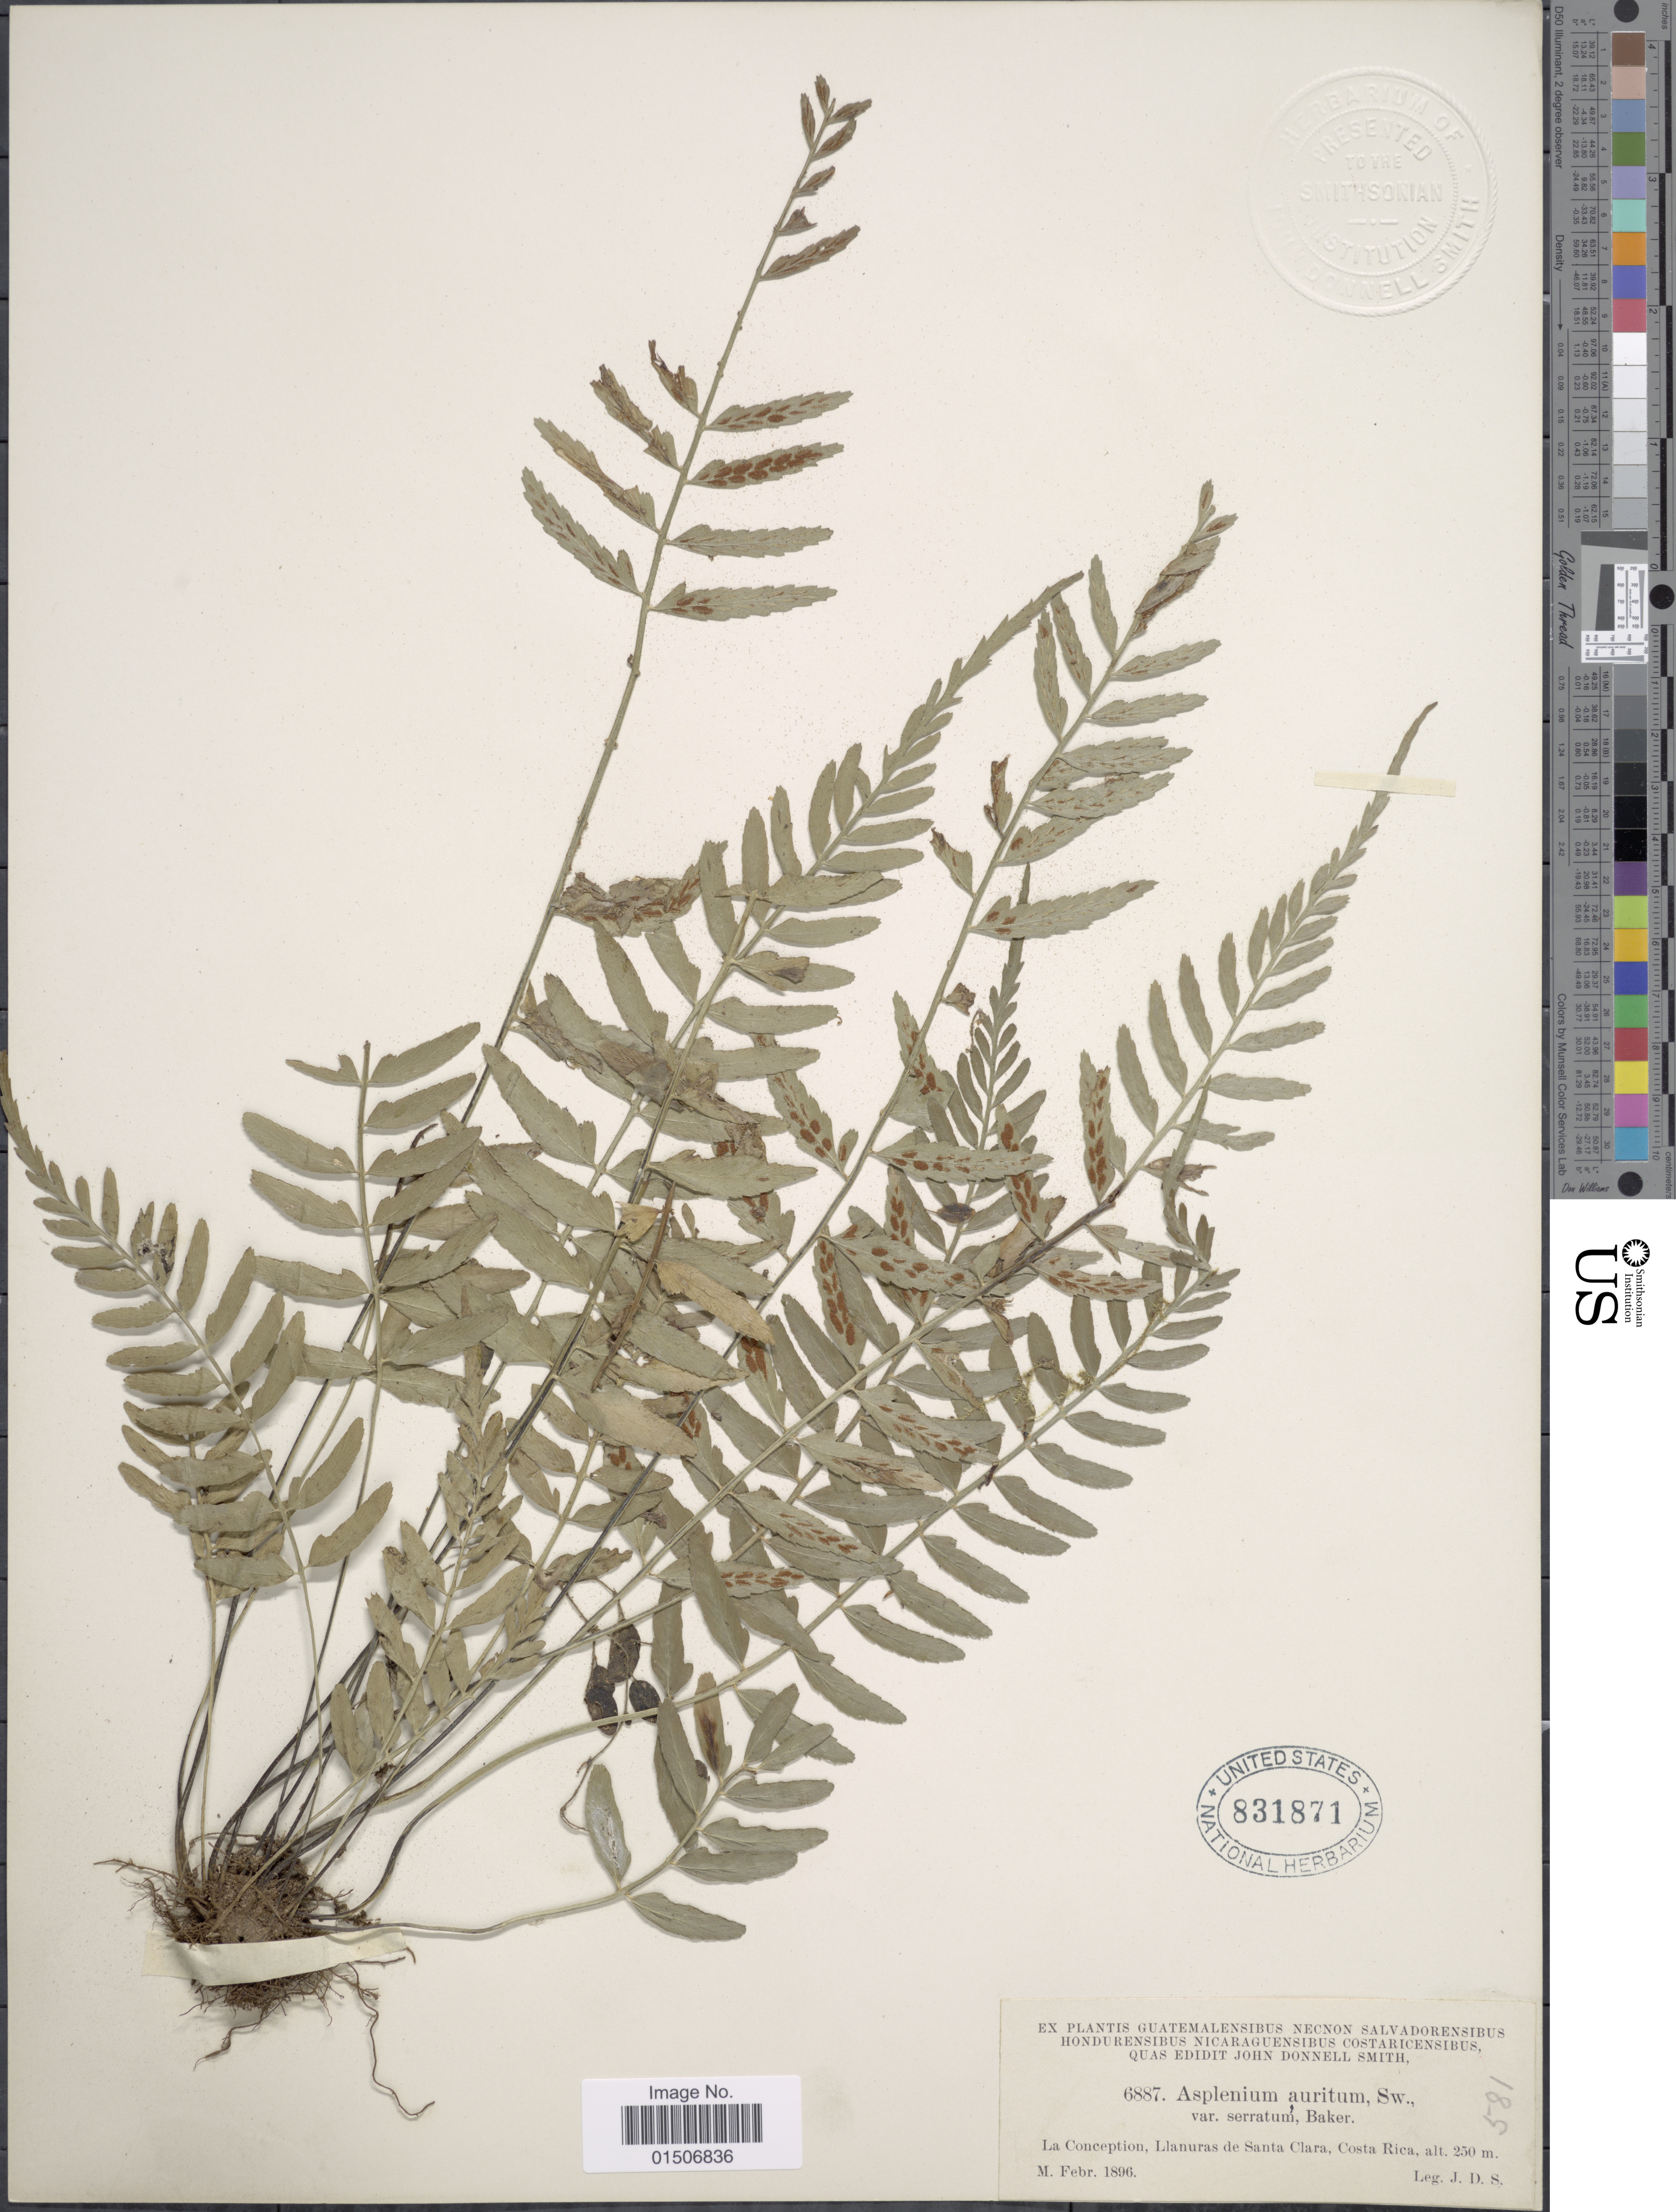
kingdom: Plantae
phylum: Tracheophyta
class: Polypodiopsida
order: Polypodiales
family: Aspleniaceae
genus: Asplenium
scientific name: Asplenium levyi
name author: E. Fourn.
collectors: J. Donnell Smith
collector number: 6887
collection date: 1896-02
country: Costa Rica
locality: La Conception, Llanuras de Santa Clara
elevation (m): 250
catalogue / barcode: US 831871